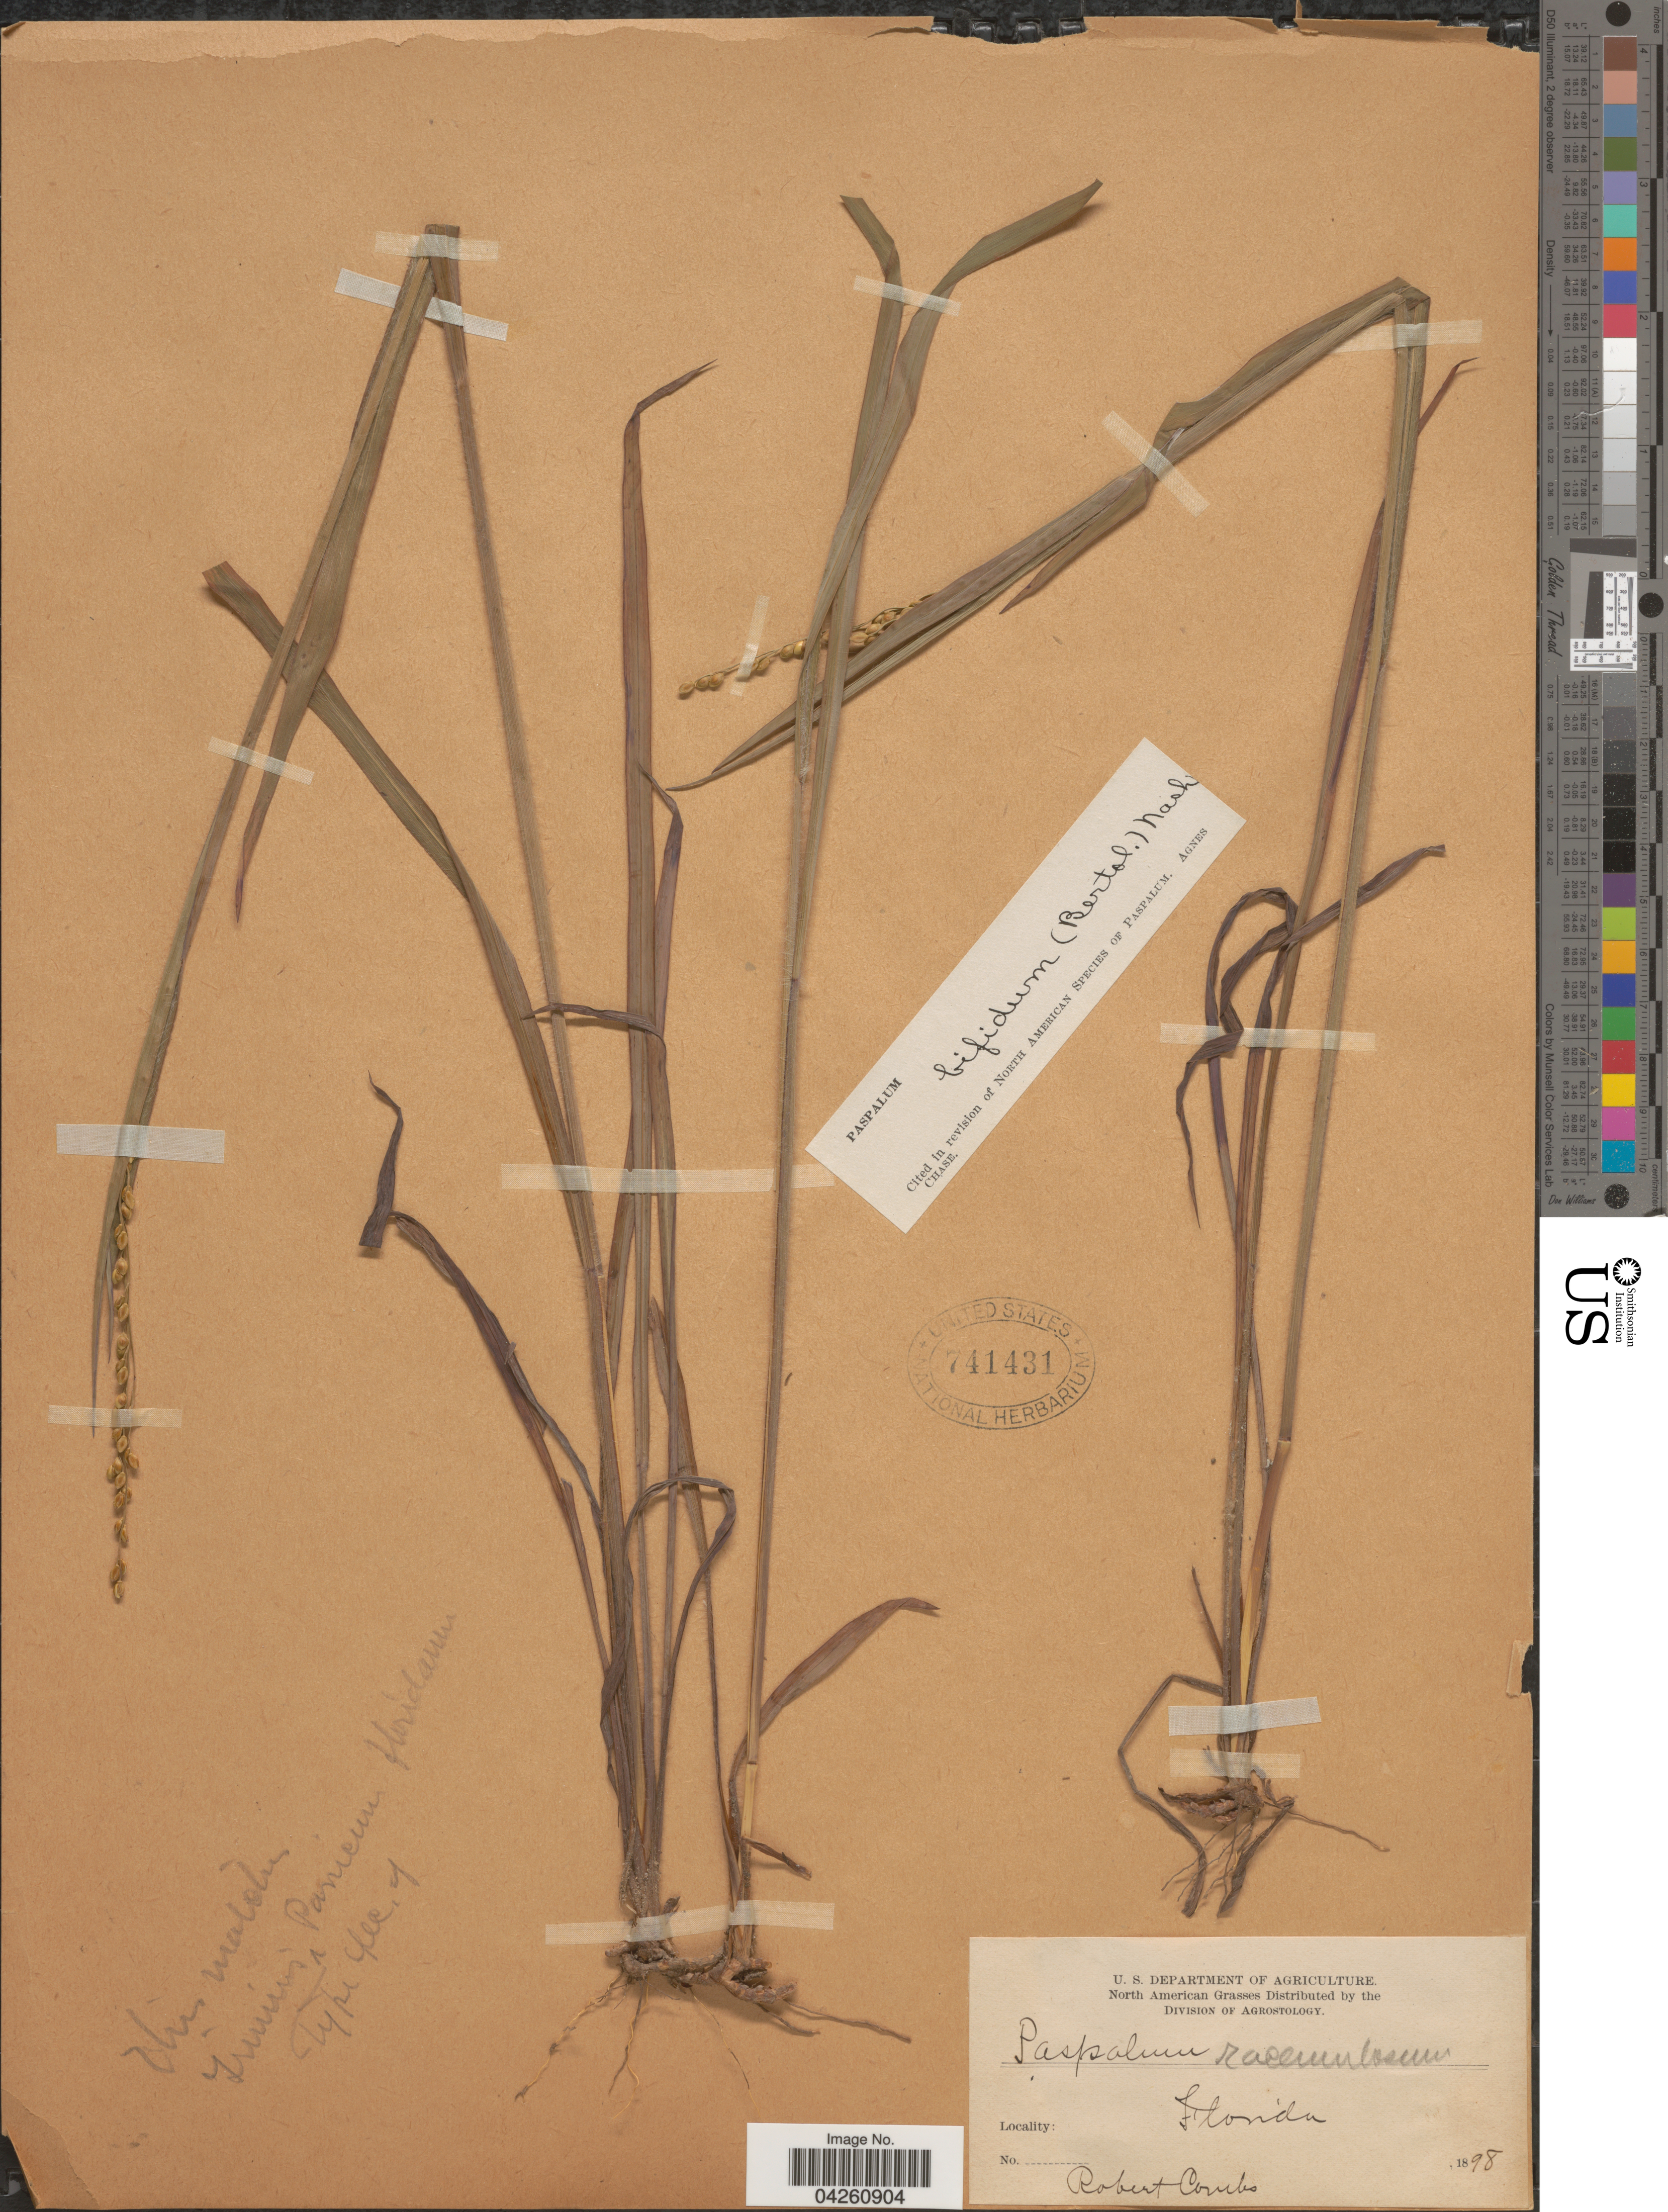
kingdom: Plantae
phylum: Tracheophyta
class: Liliopsida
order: Poales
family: Poaceae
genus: Paspalum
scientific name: Paspalum bifidum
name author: (Bertol.) Nash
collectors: R. Combs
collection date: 1898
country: United States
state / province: Florida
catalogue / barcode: US 741431